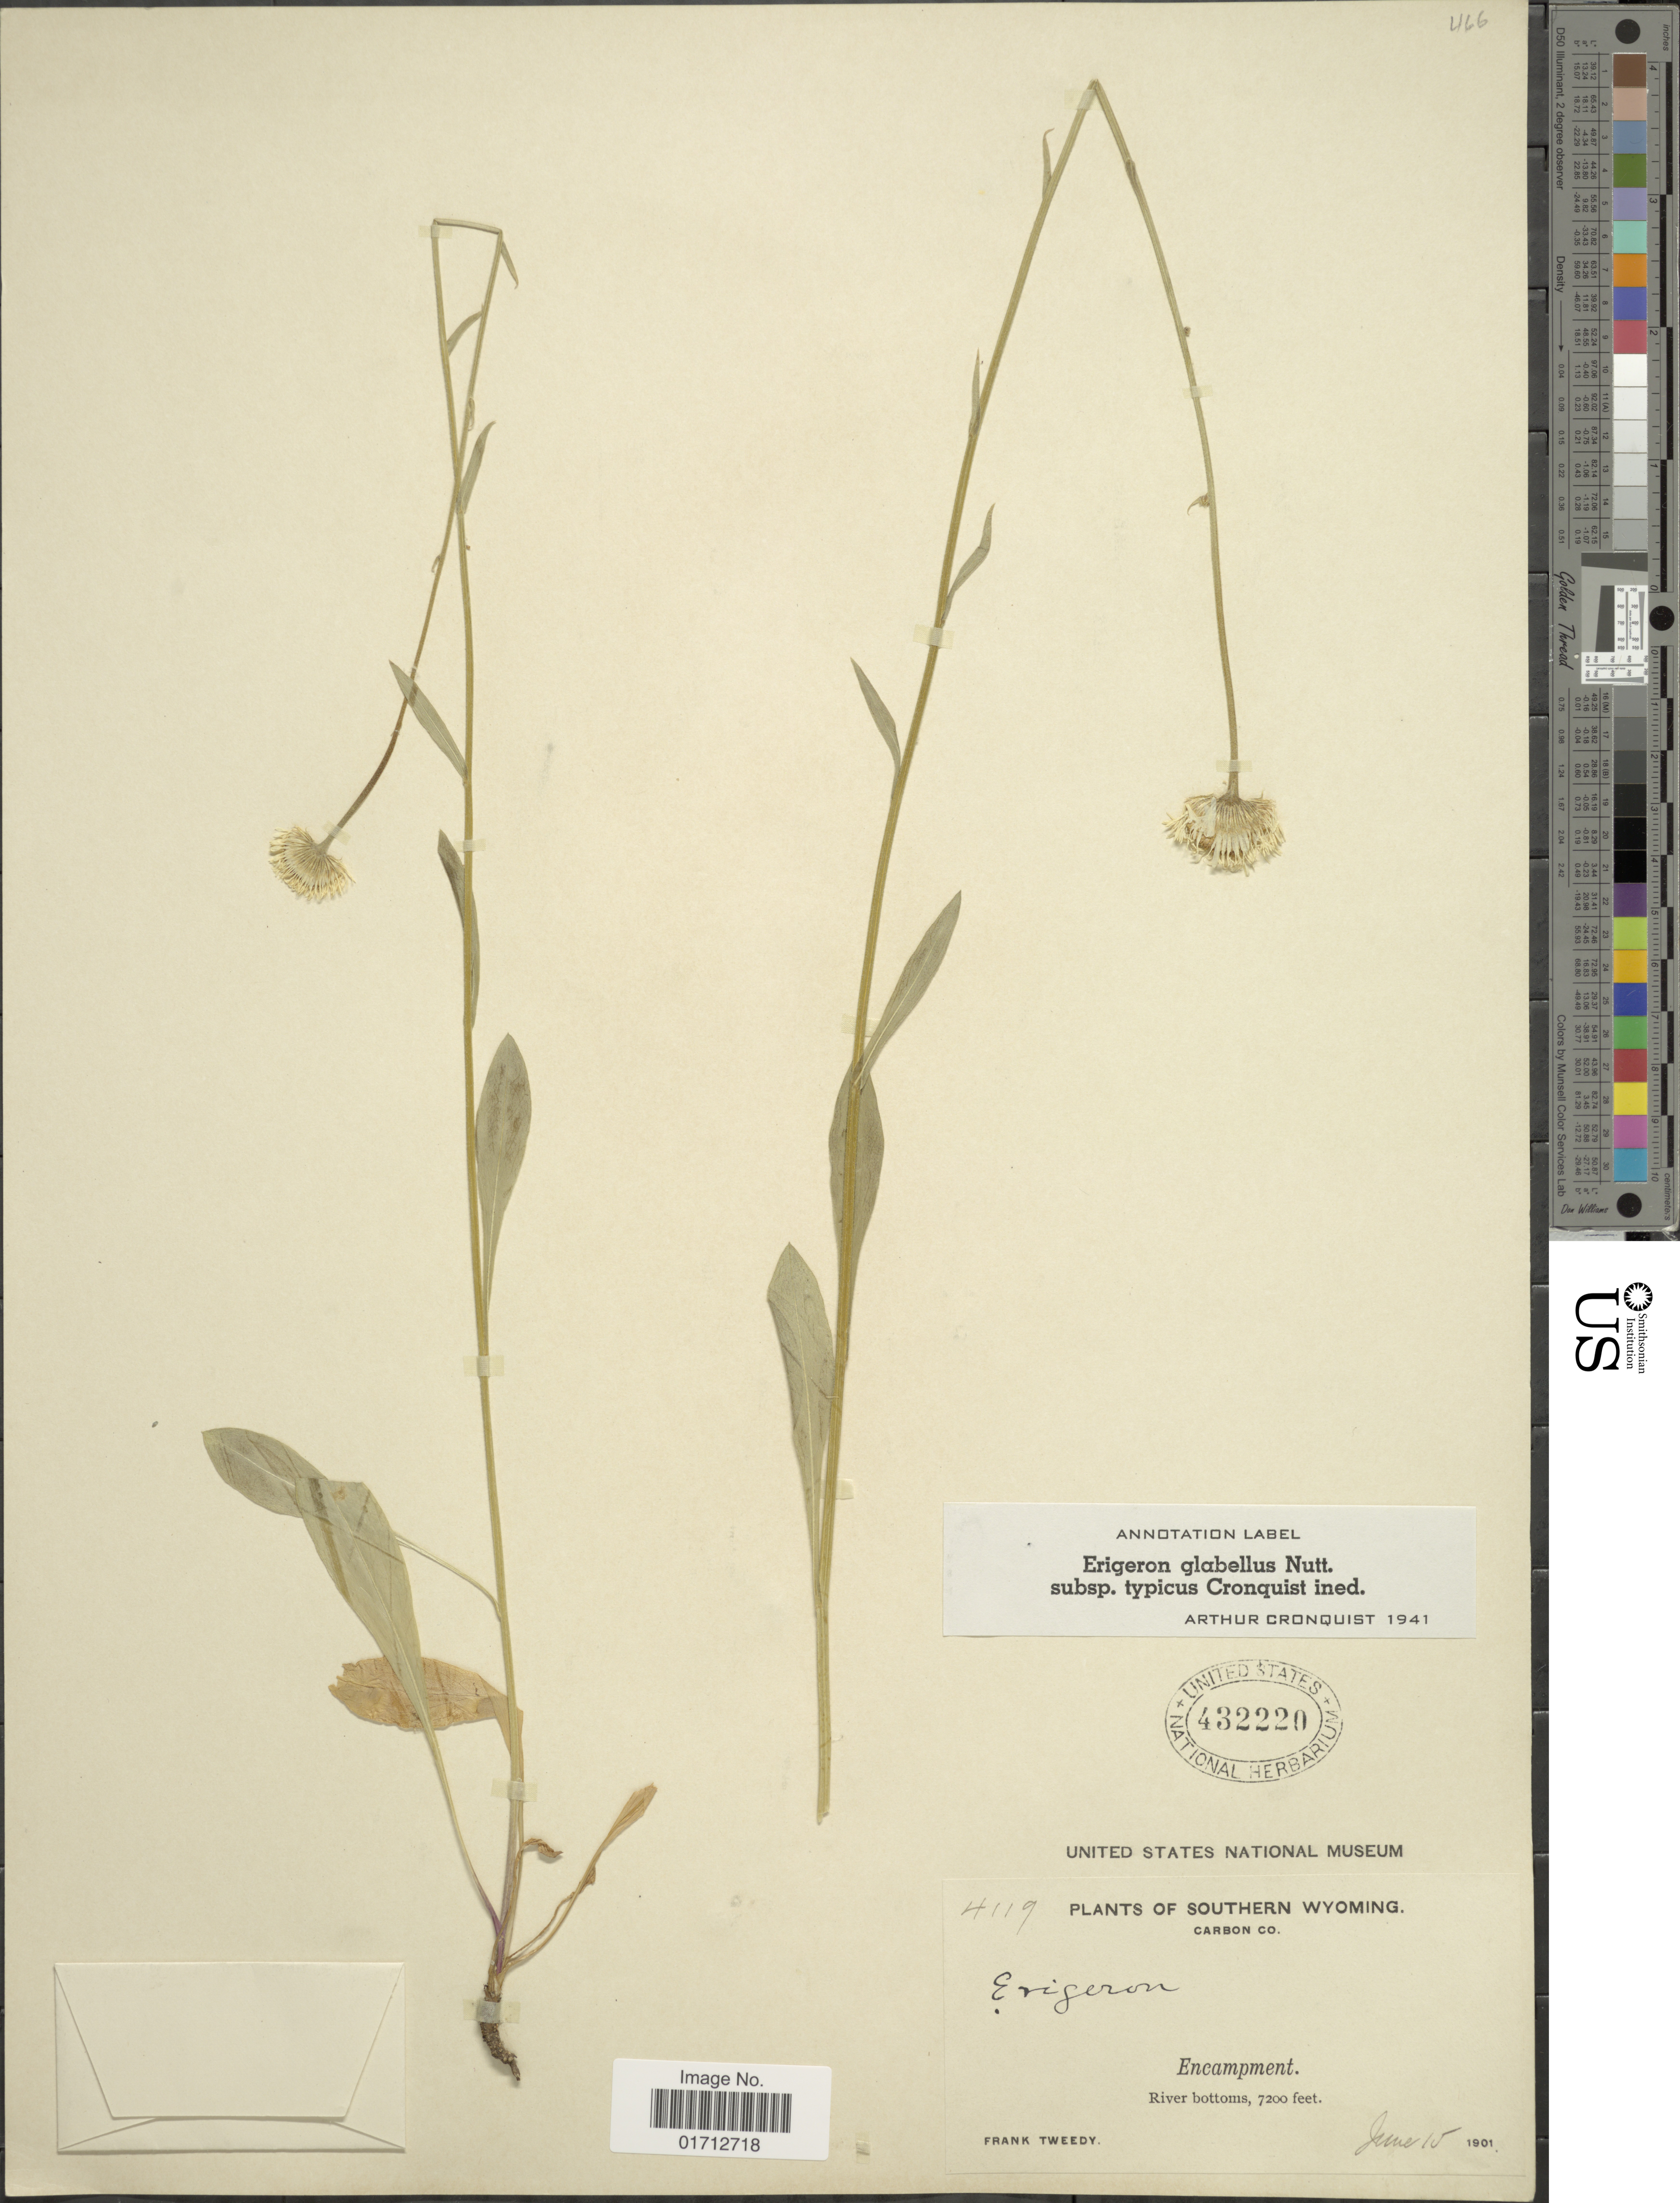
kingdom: Plantae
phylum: Tracheophyta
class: Magnoliopsida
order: Asterales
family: Asteraceae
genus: Erigeron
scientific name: Erigeron glabellus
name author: Nutt.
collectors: F. Tweedy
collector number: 4119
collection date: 1901-06-15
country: United States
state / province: Wyoming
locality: Southern Wyoming, Carbon Co., River bottoms. Encampment.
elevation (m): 2195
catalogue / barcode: US 432220